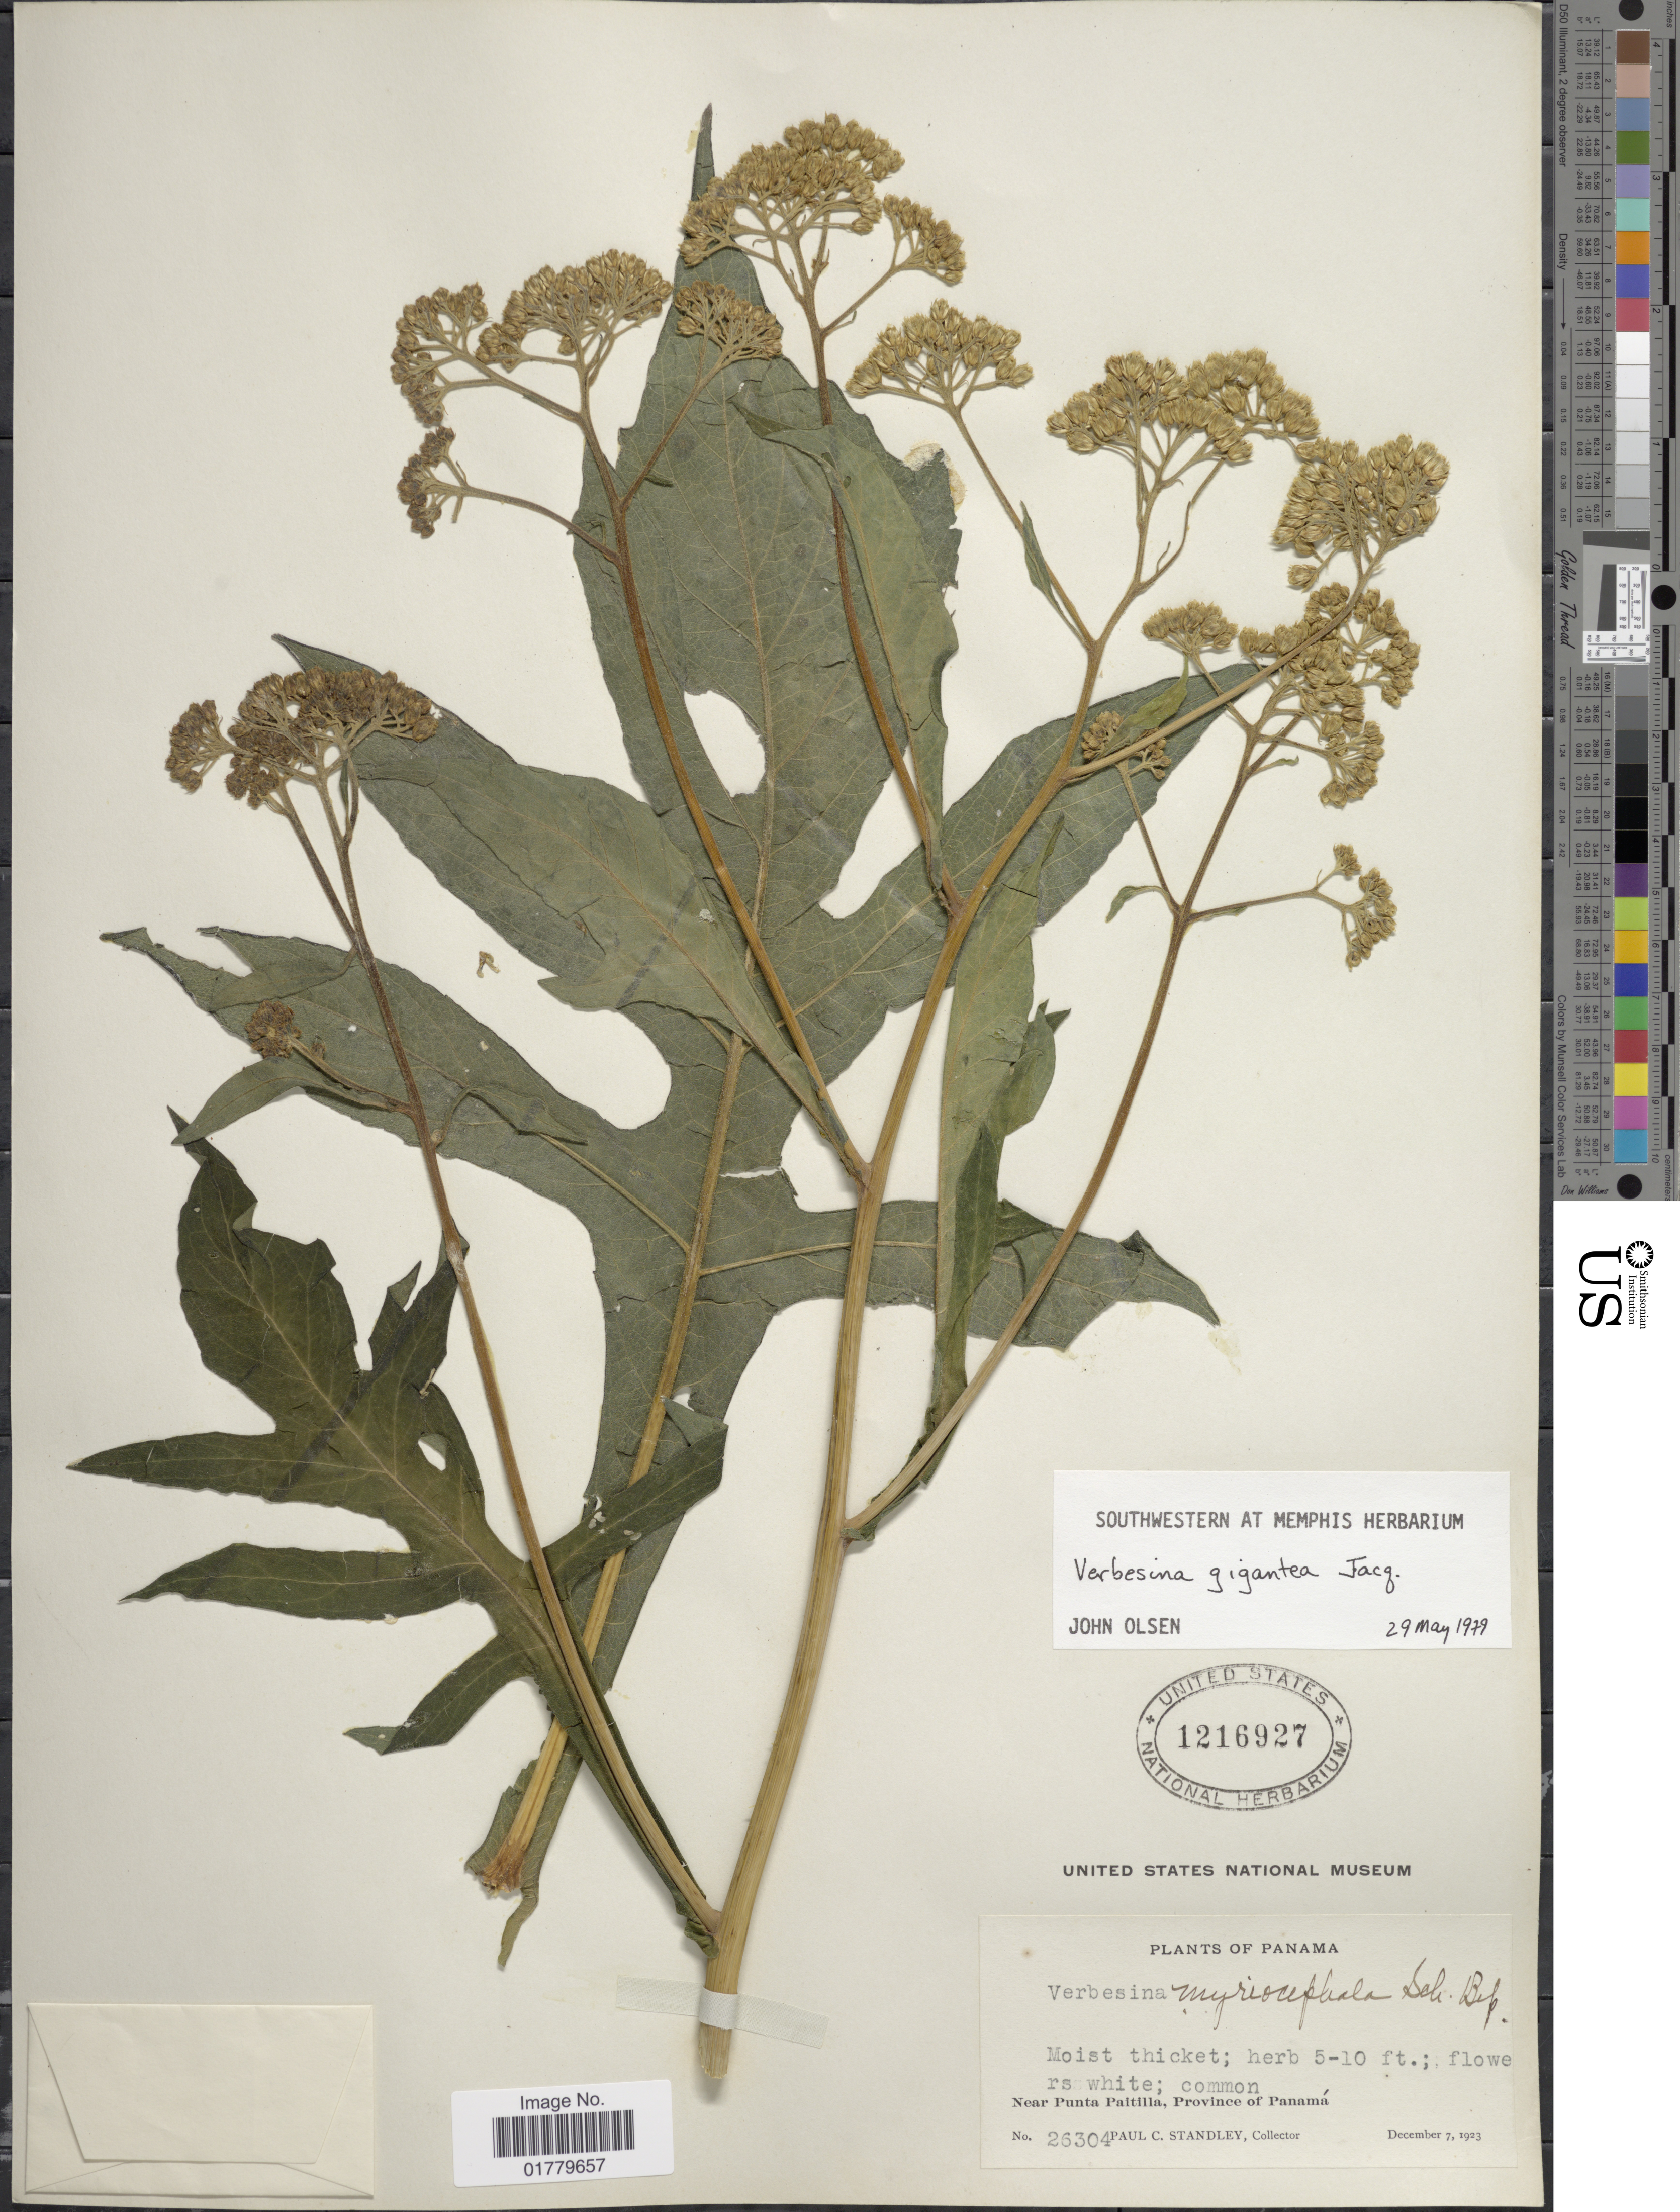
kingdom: Plantae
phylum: Tracheophyta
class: Magnoliopsida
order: Asterales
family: Asteraceae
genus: Verbesina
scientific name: Verbesina gigantea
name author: Jacq.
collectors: P. C. Standley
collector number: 26304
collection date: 1923-12-07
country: Panama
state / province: Panamá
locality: Near Punta Paitilla, Province of Panamá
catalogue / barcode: US 1216927